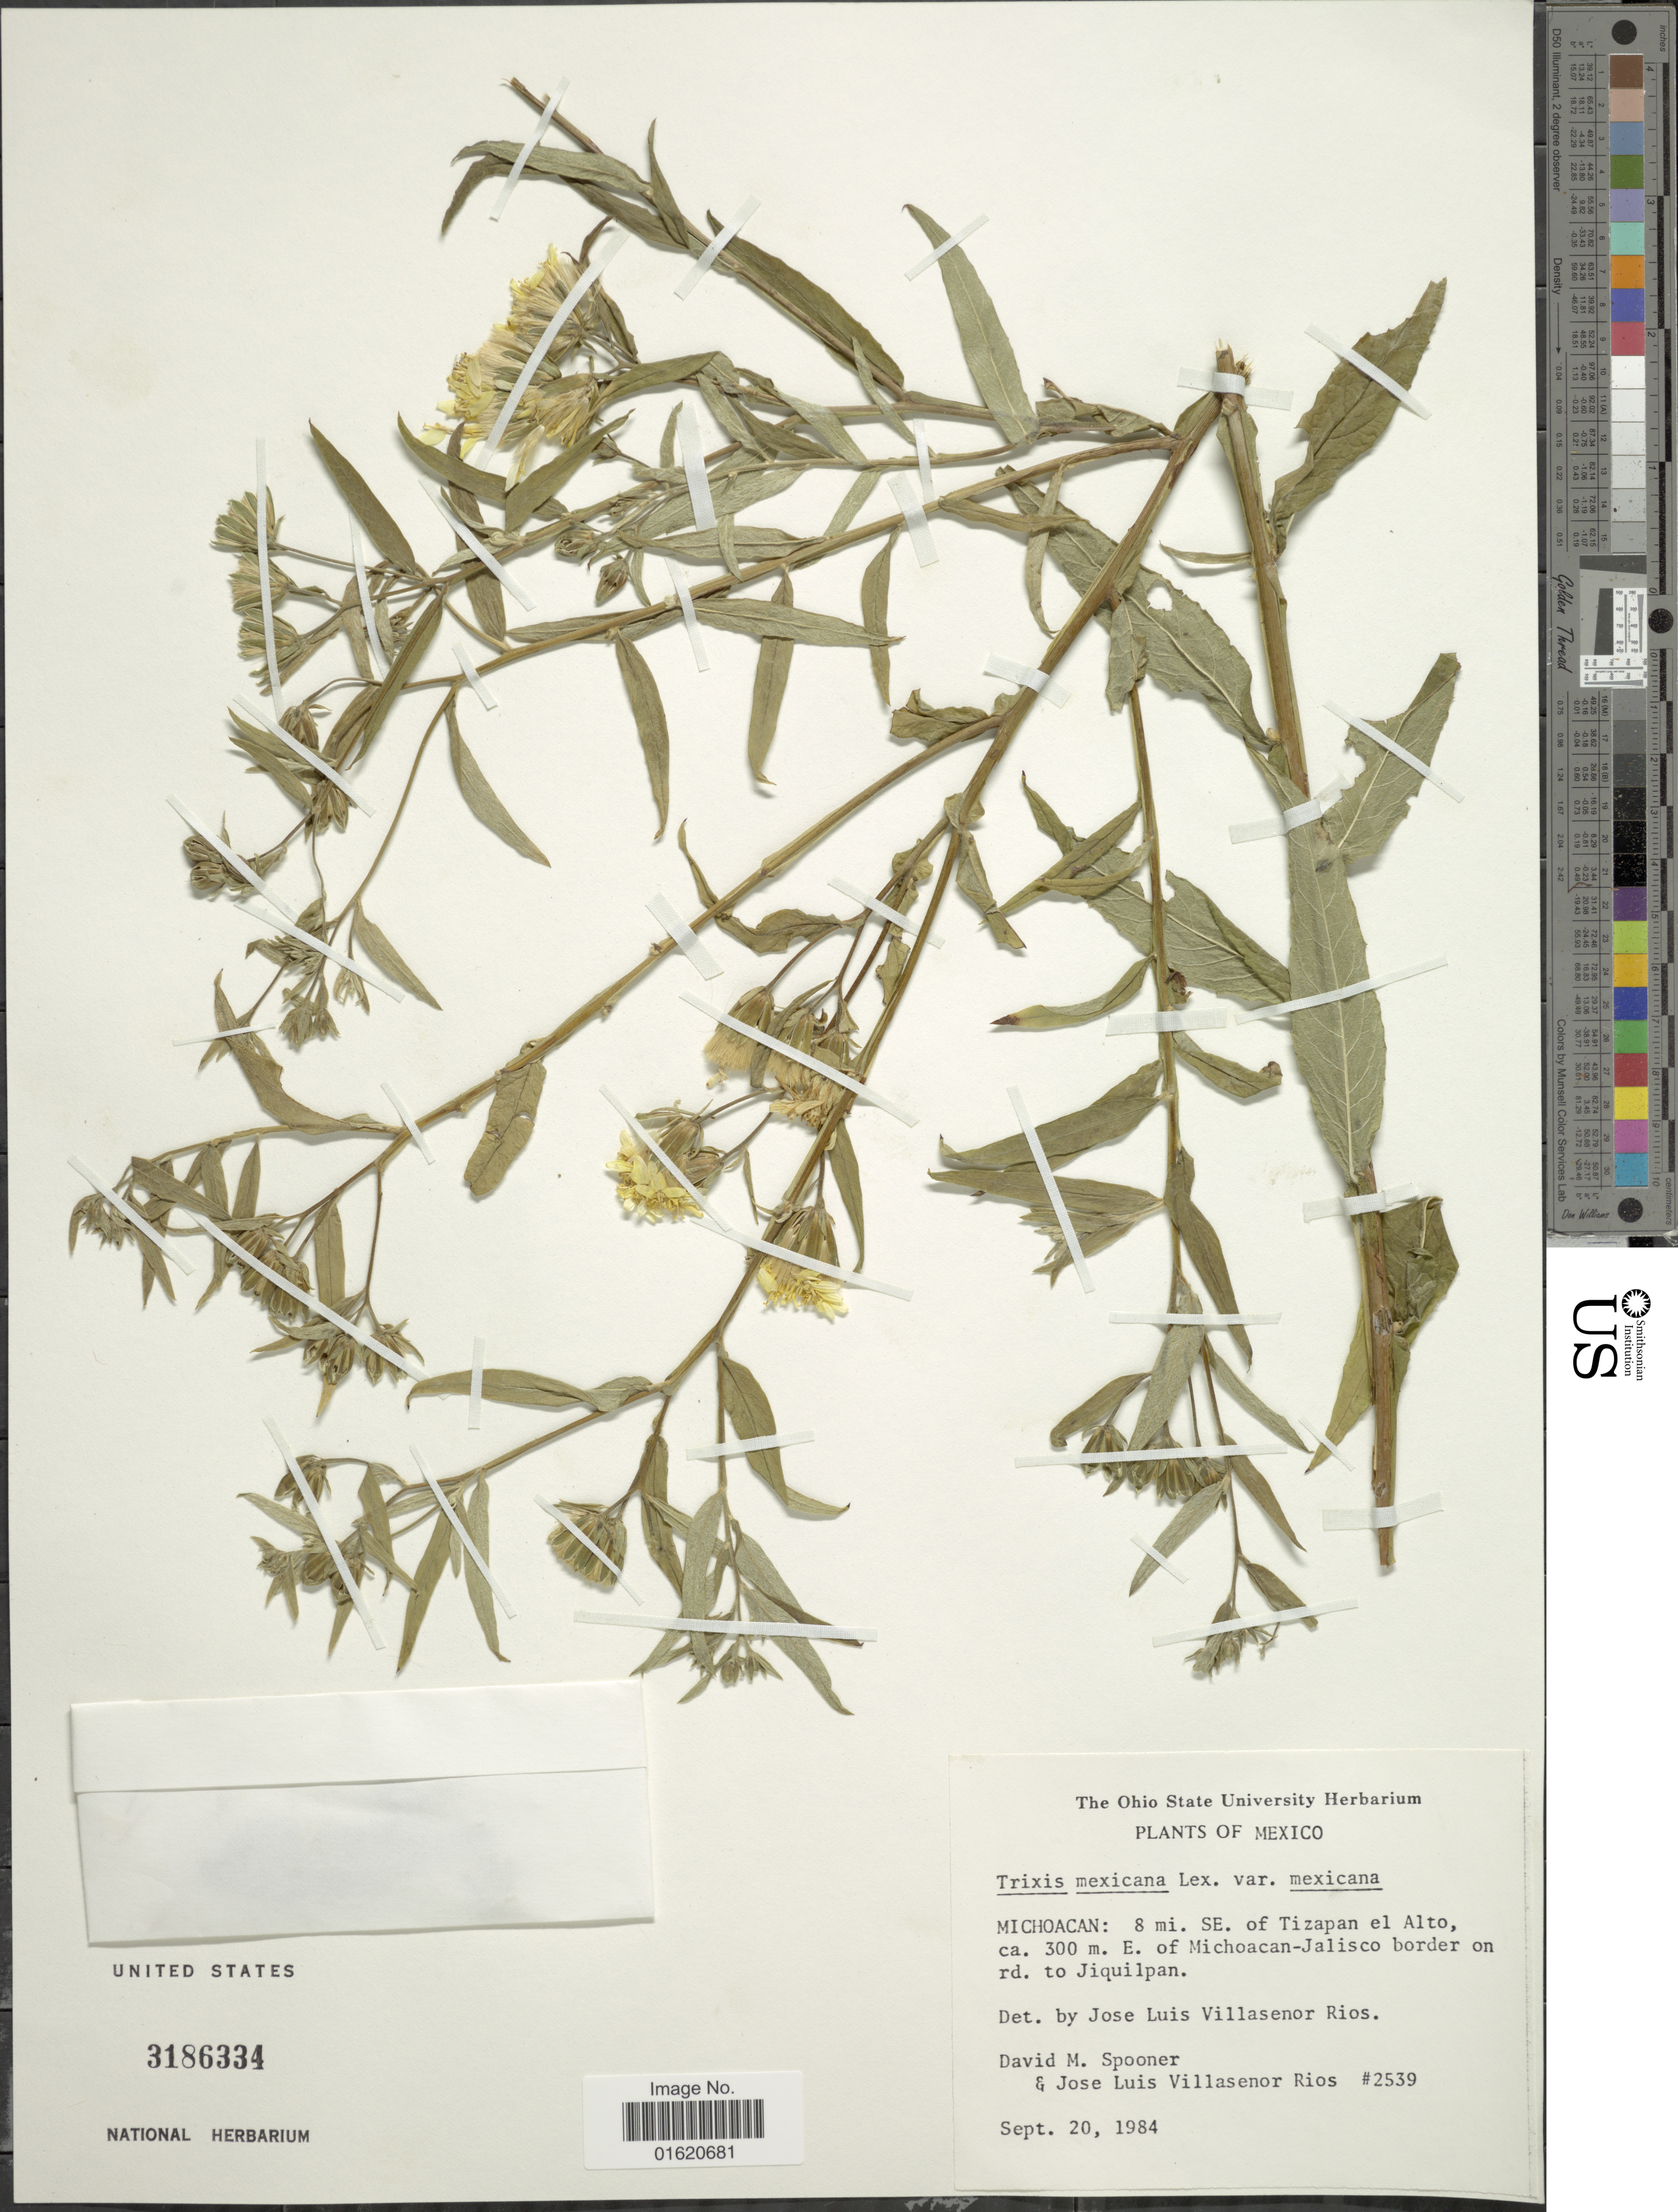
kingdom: Plantae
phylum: Tracheophyta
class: Magnoliopsida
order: Asterales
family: Asteraceae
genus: Trixis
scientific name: Trixis mexicana var. mexicana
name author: Lex.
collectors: D. Spooner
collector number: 2539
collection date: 1984-09-20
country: Mexico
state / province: Michoacán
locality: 8 mi. SE. of Tizapan, E. of Michoacan-Jalisco border on rd. to Jiquilpan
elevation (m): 300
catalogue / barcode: US 3186334